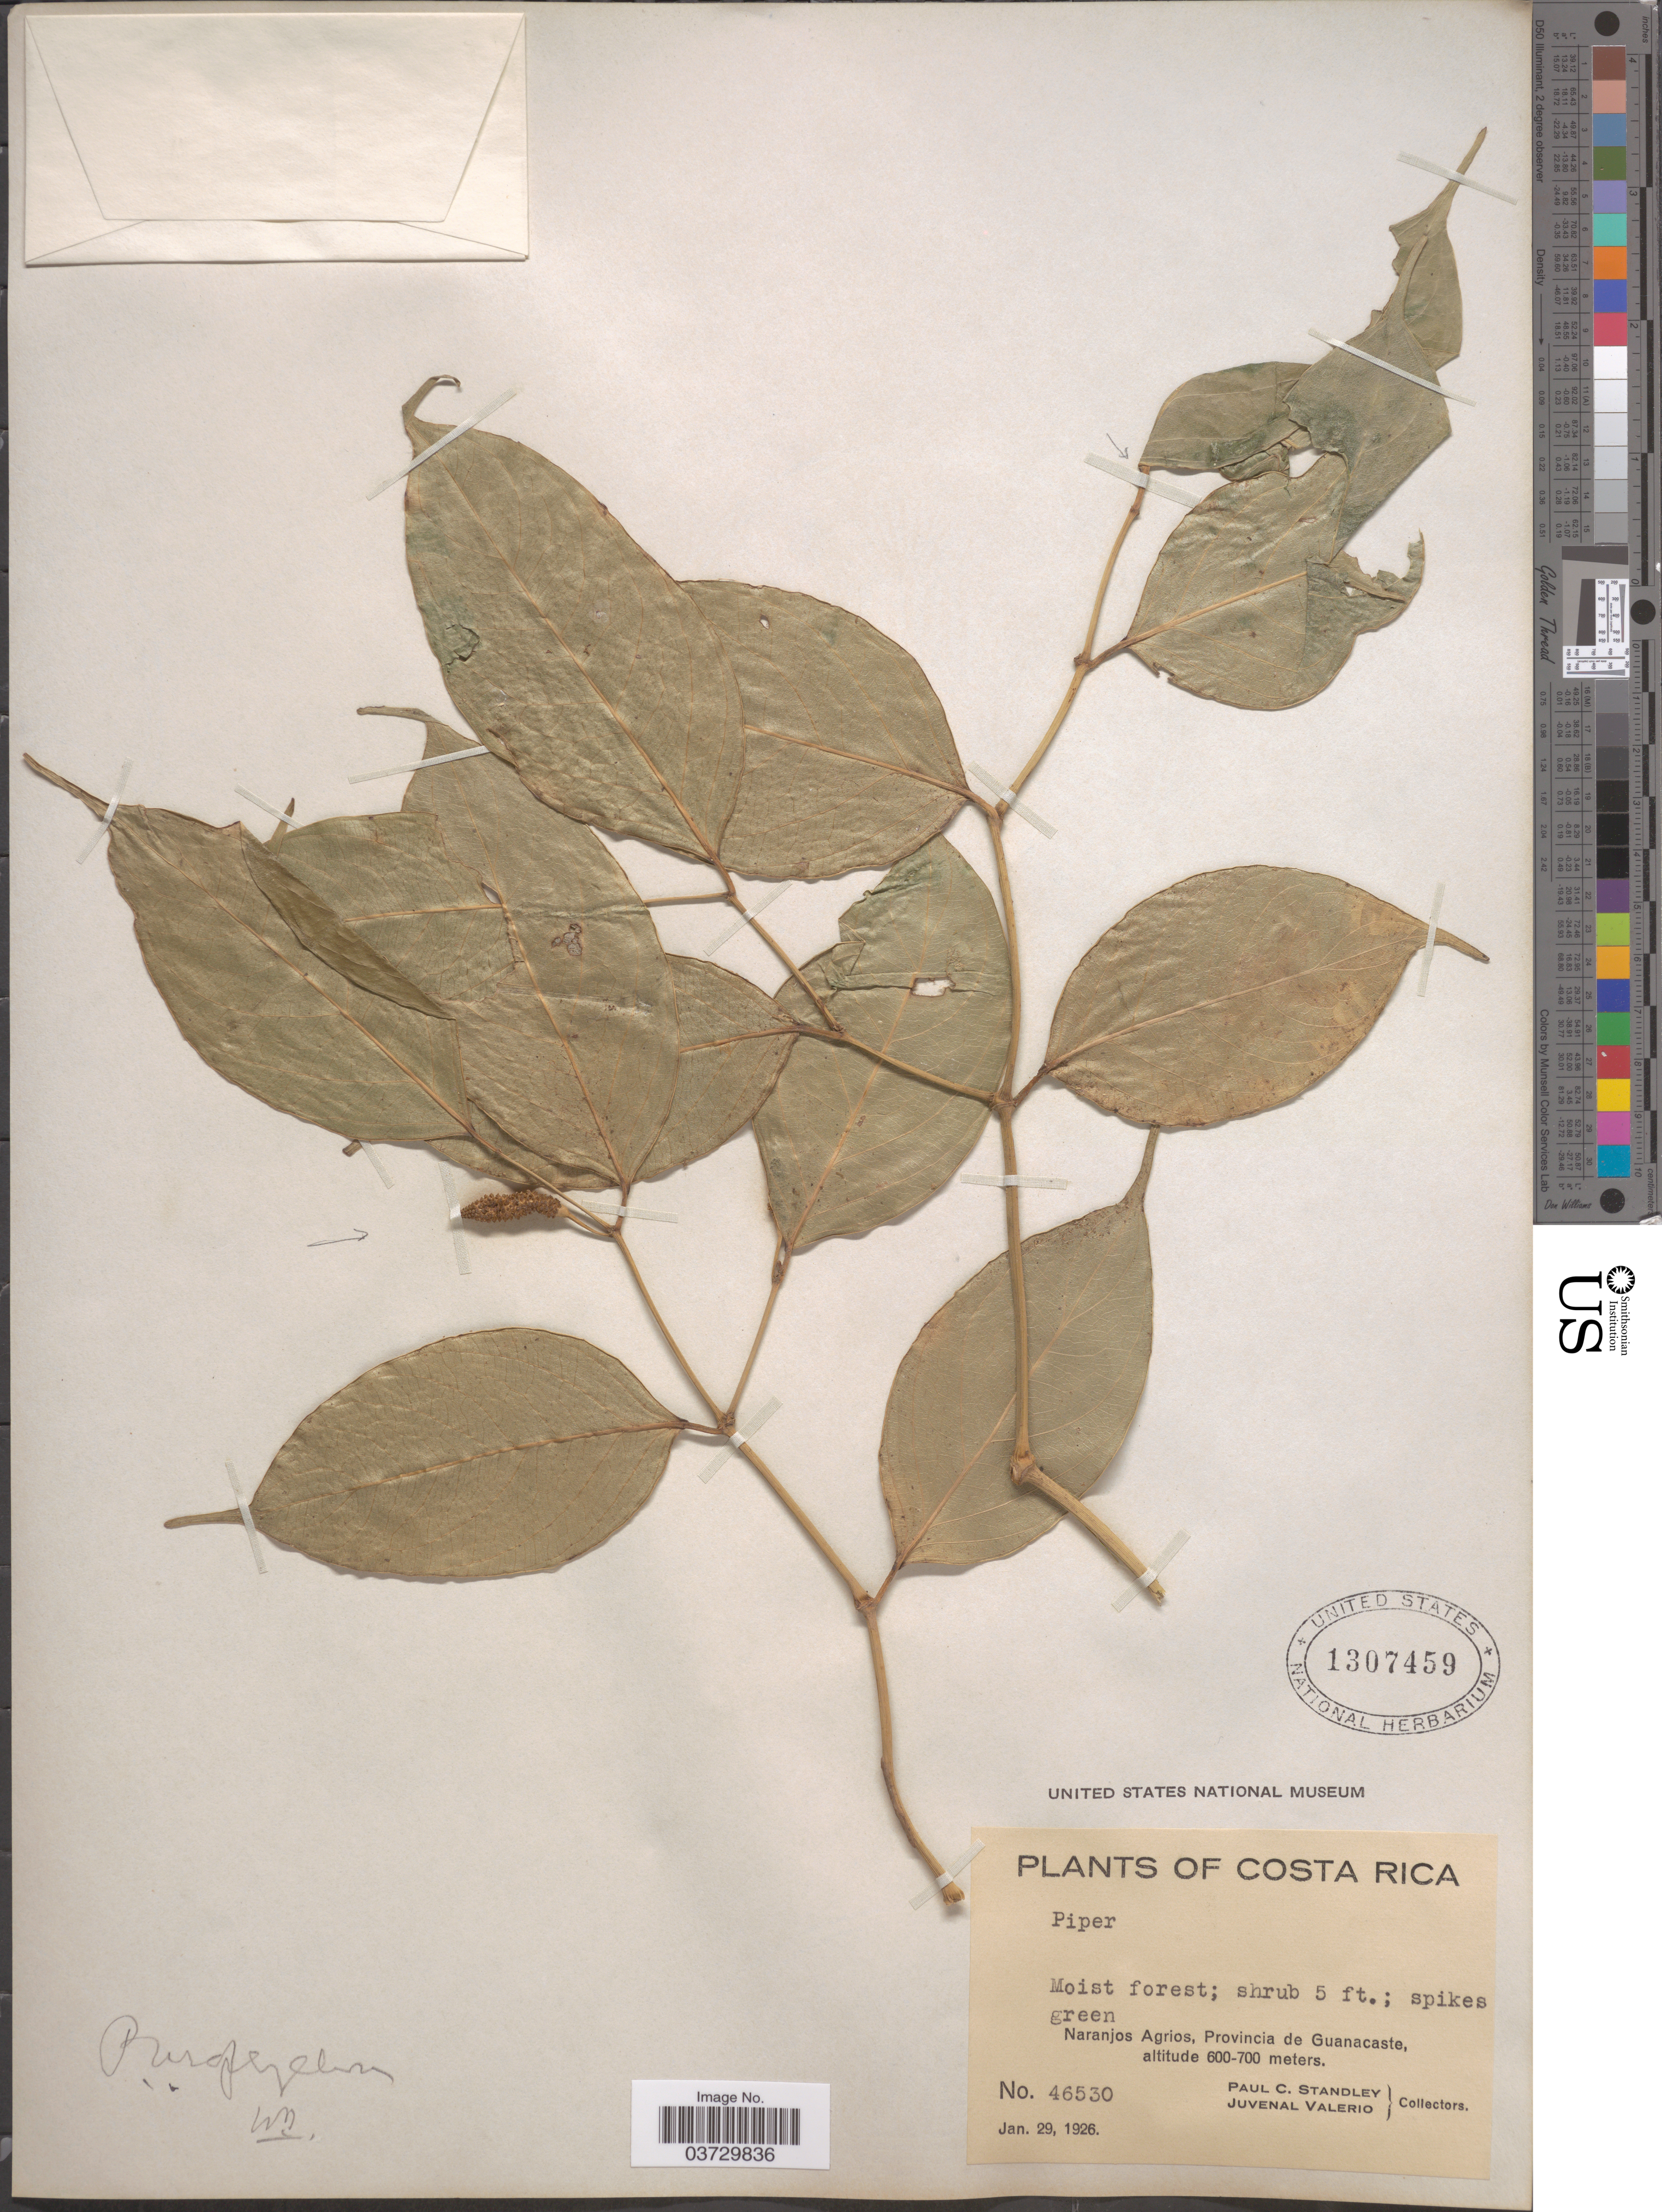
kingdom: Plantae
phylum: Tracheophyta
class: Magnoliopsida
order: Piperales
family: Piperaceae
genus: Piper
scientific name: Piper urophyllum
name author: DC.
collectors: P. C. Standley & J. Valerio R.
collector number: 46530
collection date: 1926-01-29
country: Costa Rica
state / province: Guanacaste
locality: Naranjos Agrios.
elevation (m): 600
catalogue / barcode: US 1307459